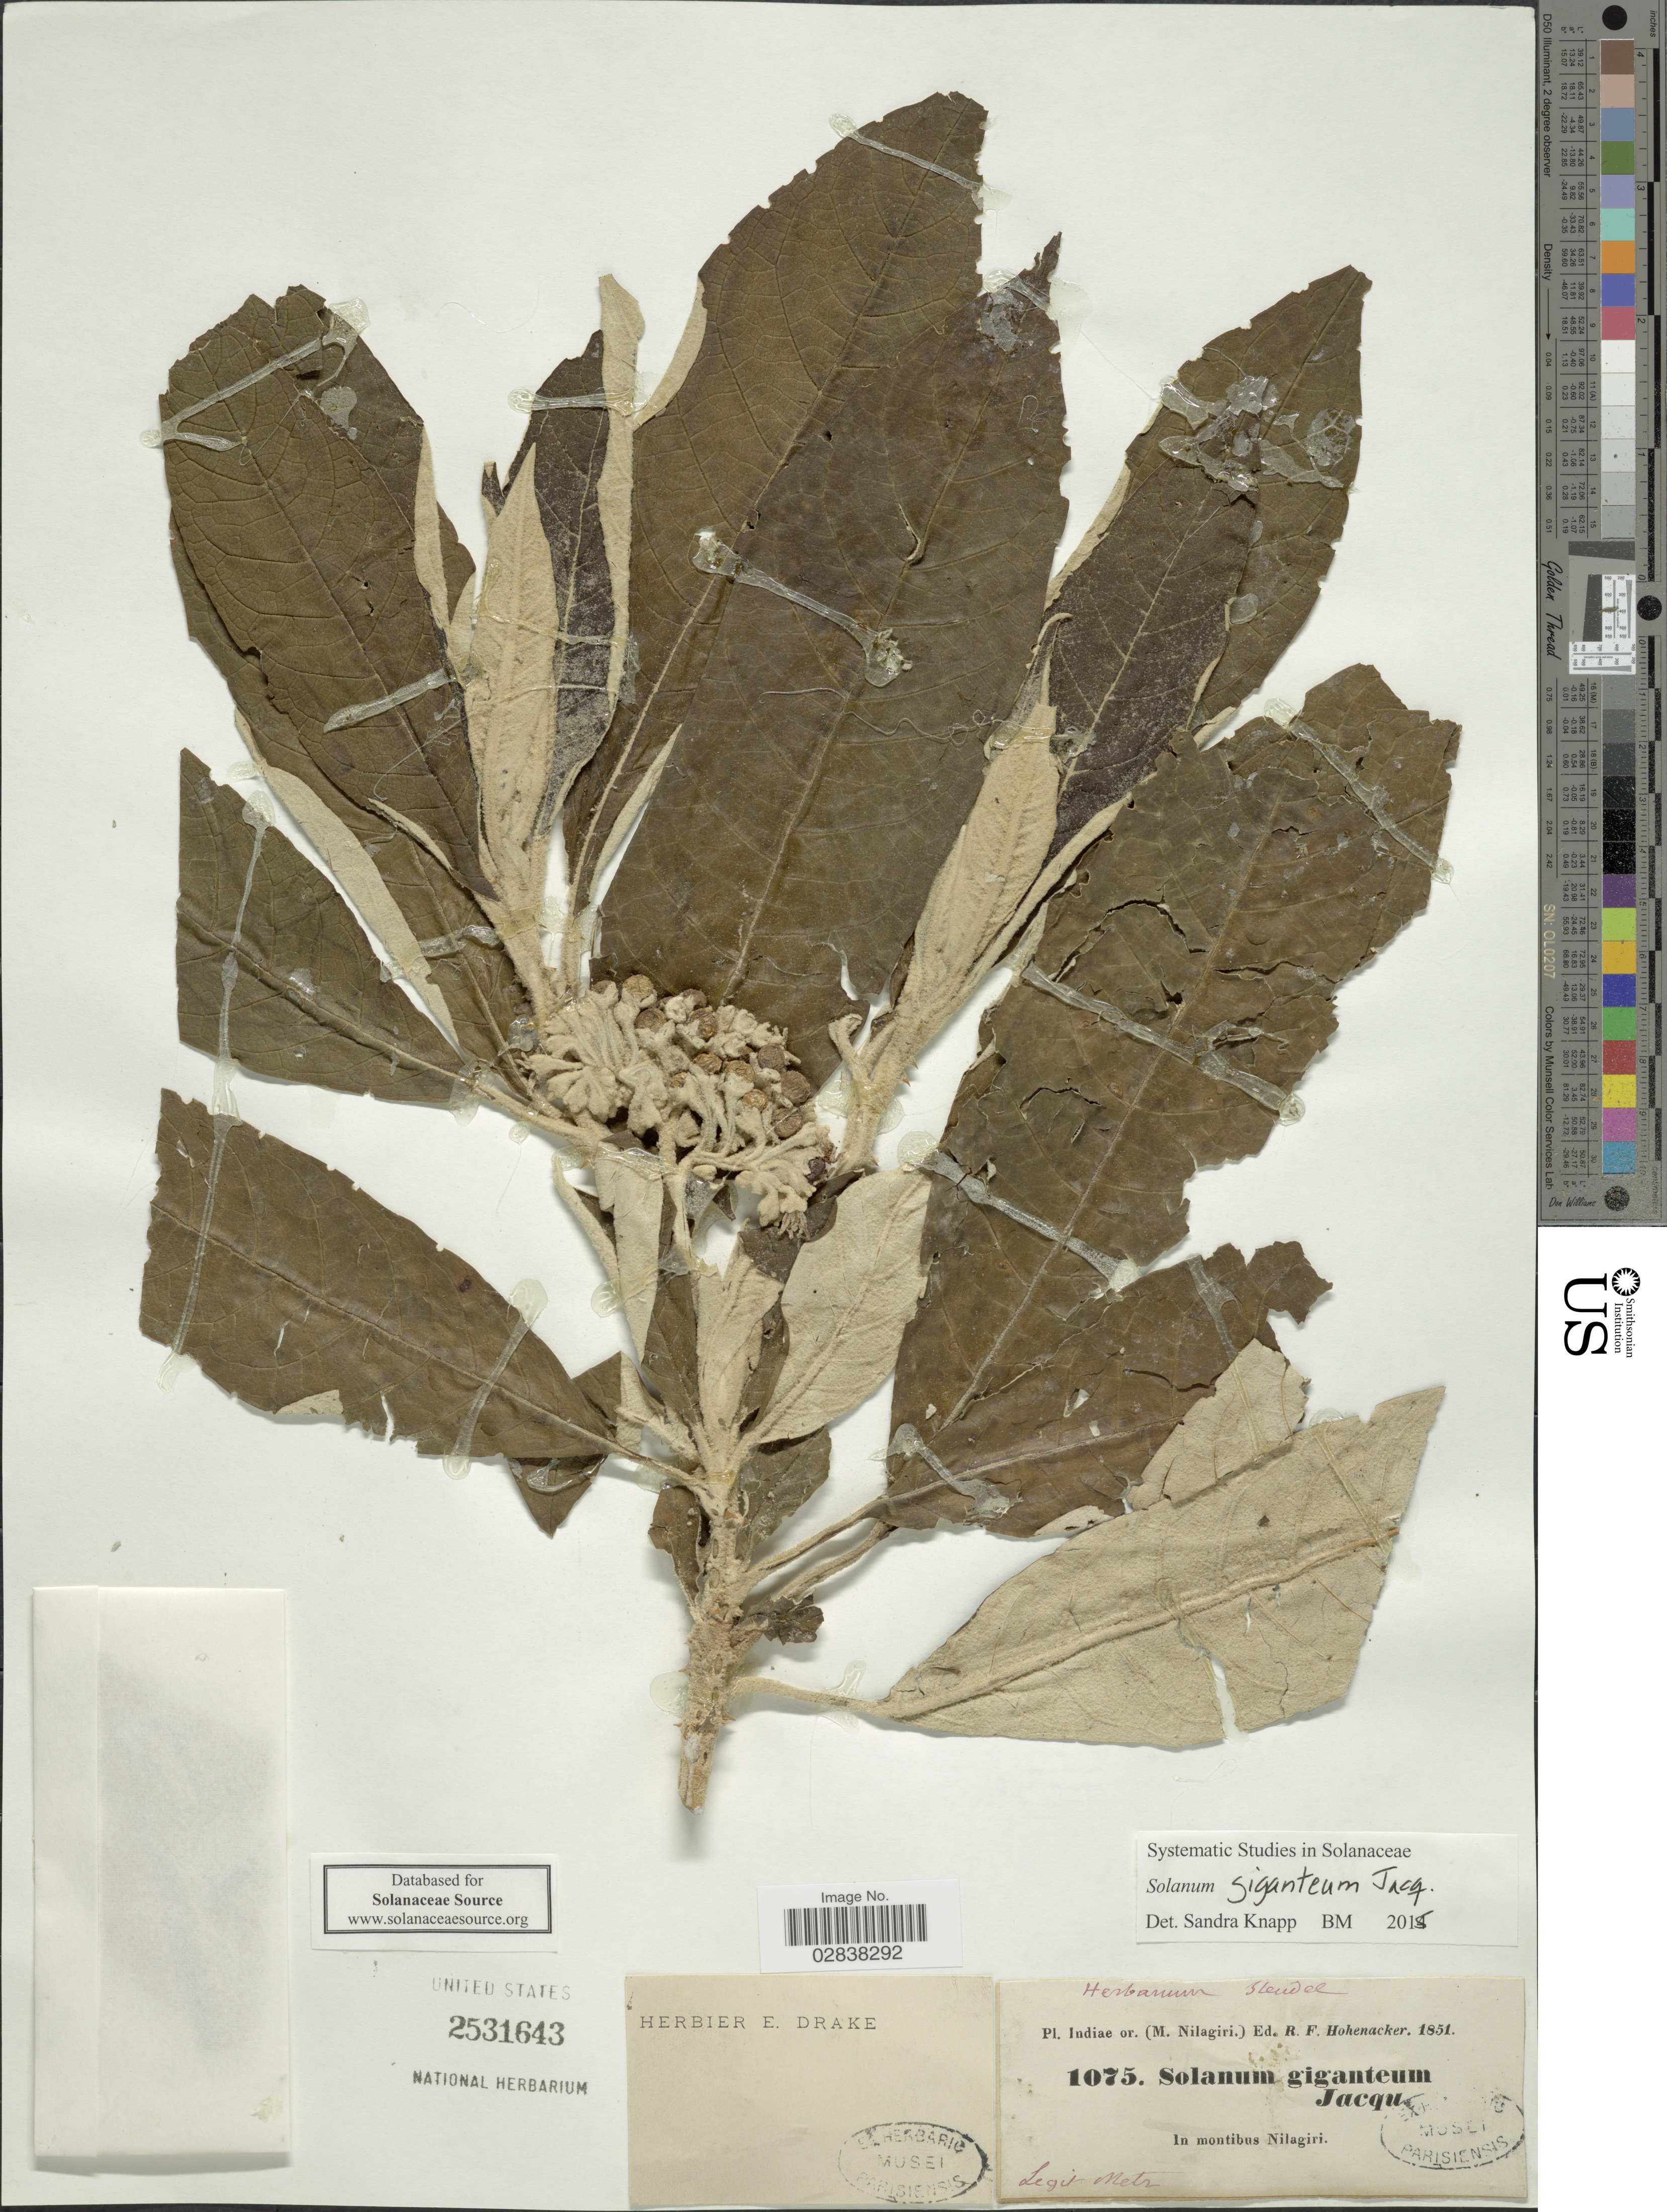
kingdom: Plantae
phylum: Tracheophyta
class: Magnoliopsida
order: Solanales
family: Solanaceae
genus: Solanum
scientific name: Solanum giganteum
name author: Jacq.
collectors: R. F. Hohenacker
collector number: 1075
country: India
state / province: Tamil Nadu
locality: In montibus Nilagiri.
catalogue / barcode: US 2531643